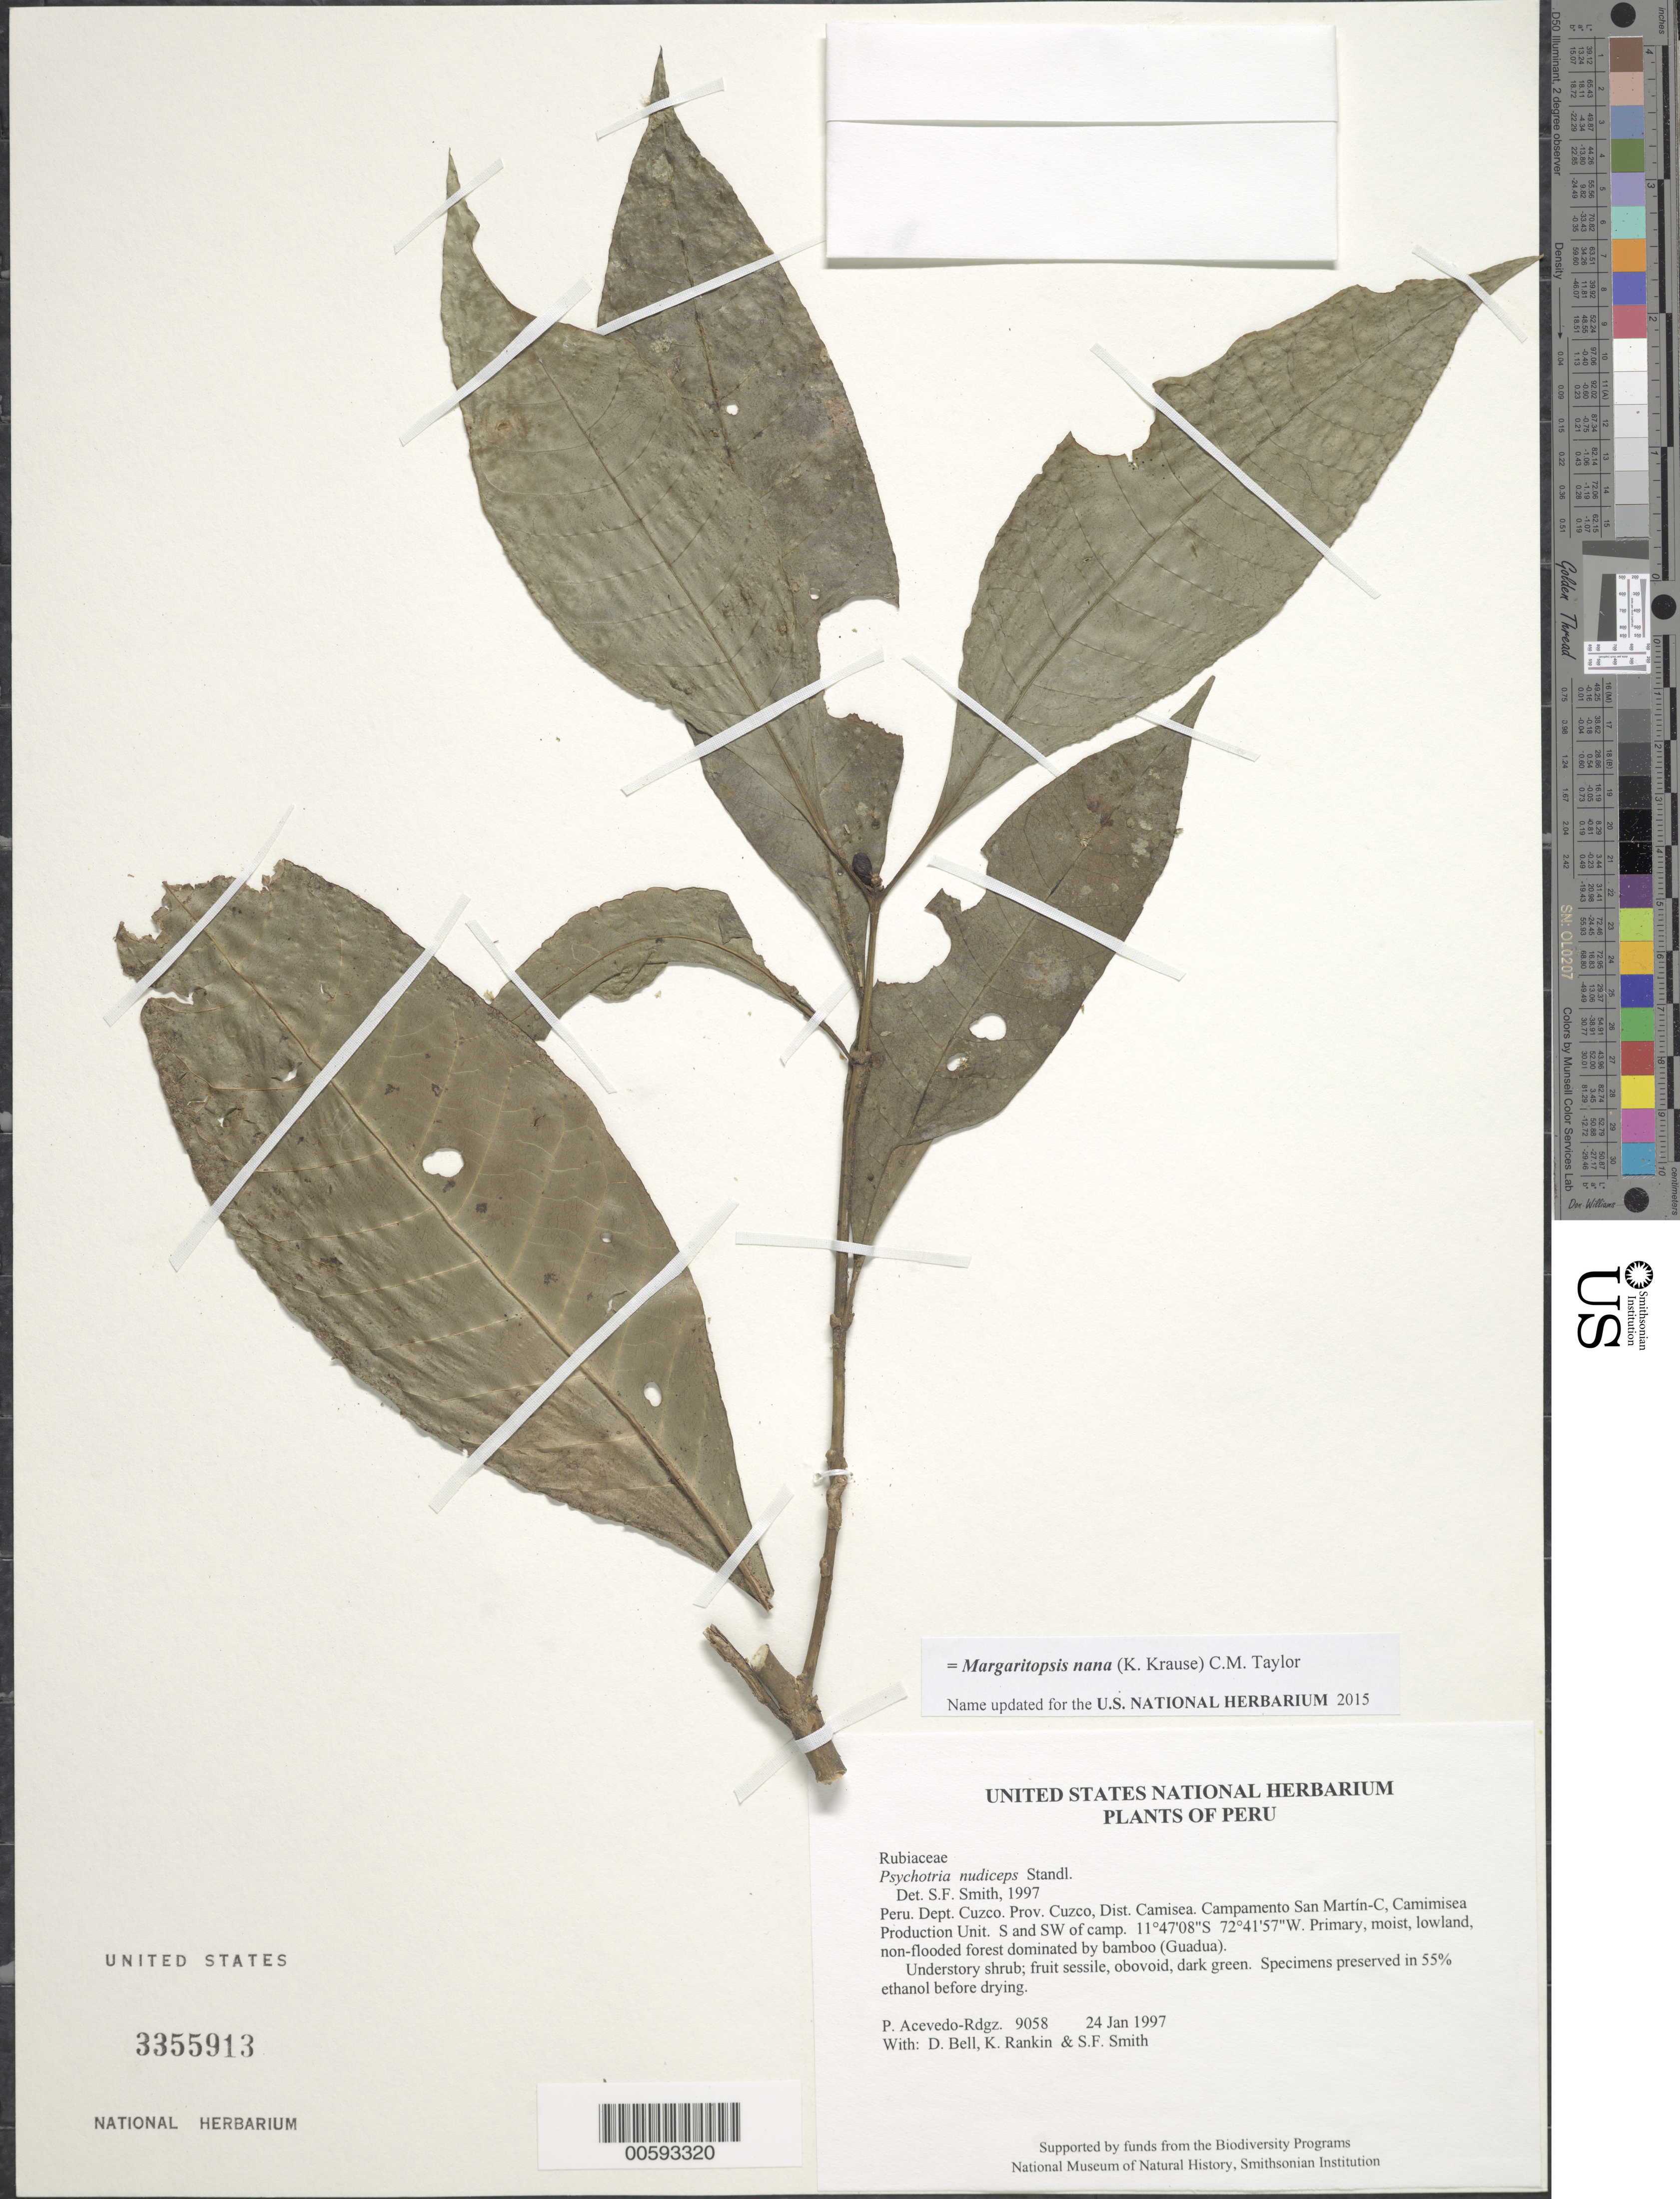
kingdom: Plantae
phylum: Tracheophyta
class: Magnoliopsida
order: Gentianales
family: Rubiaceae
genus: Psychotria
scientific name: Psychotria nudiceps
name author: Standl.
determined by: Smith, Stephen F., (US), NMNH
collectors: P. Acevedo-Rodr., D. A. Bell, K. B. Rankin & S.F. Smith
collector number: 9058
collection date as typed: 24 Jan 1997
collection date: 1997-01-24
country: Peru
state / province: Cusco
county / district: Cusco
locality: Districto Camisea, Campamento San Martín-C, Camimisea Production Unit. S and SW of camp.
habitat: Primary, moist, lowland, non-flooded forest dominated by bamboo (Guadua).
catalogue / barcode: US 3355913